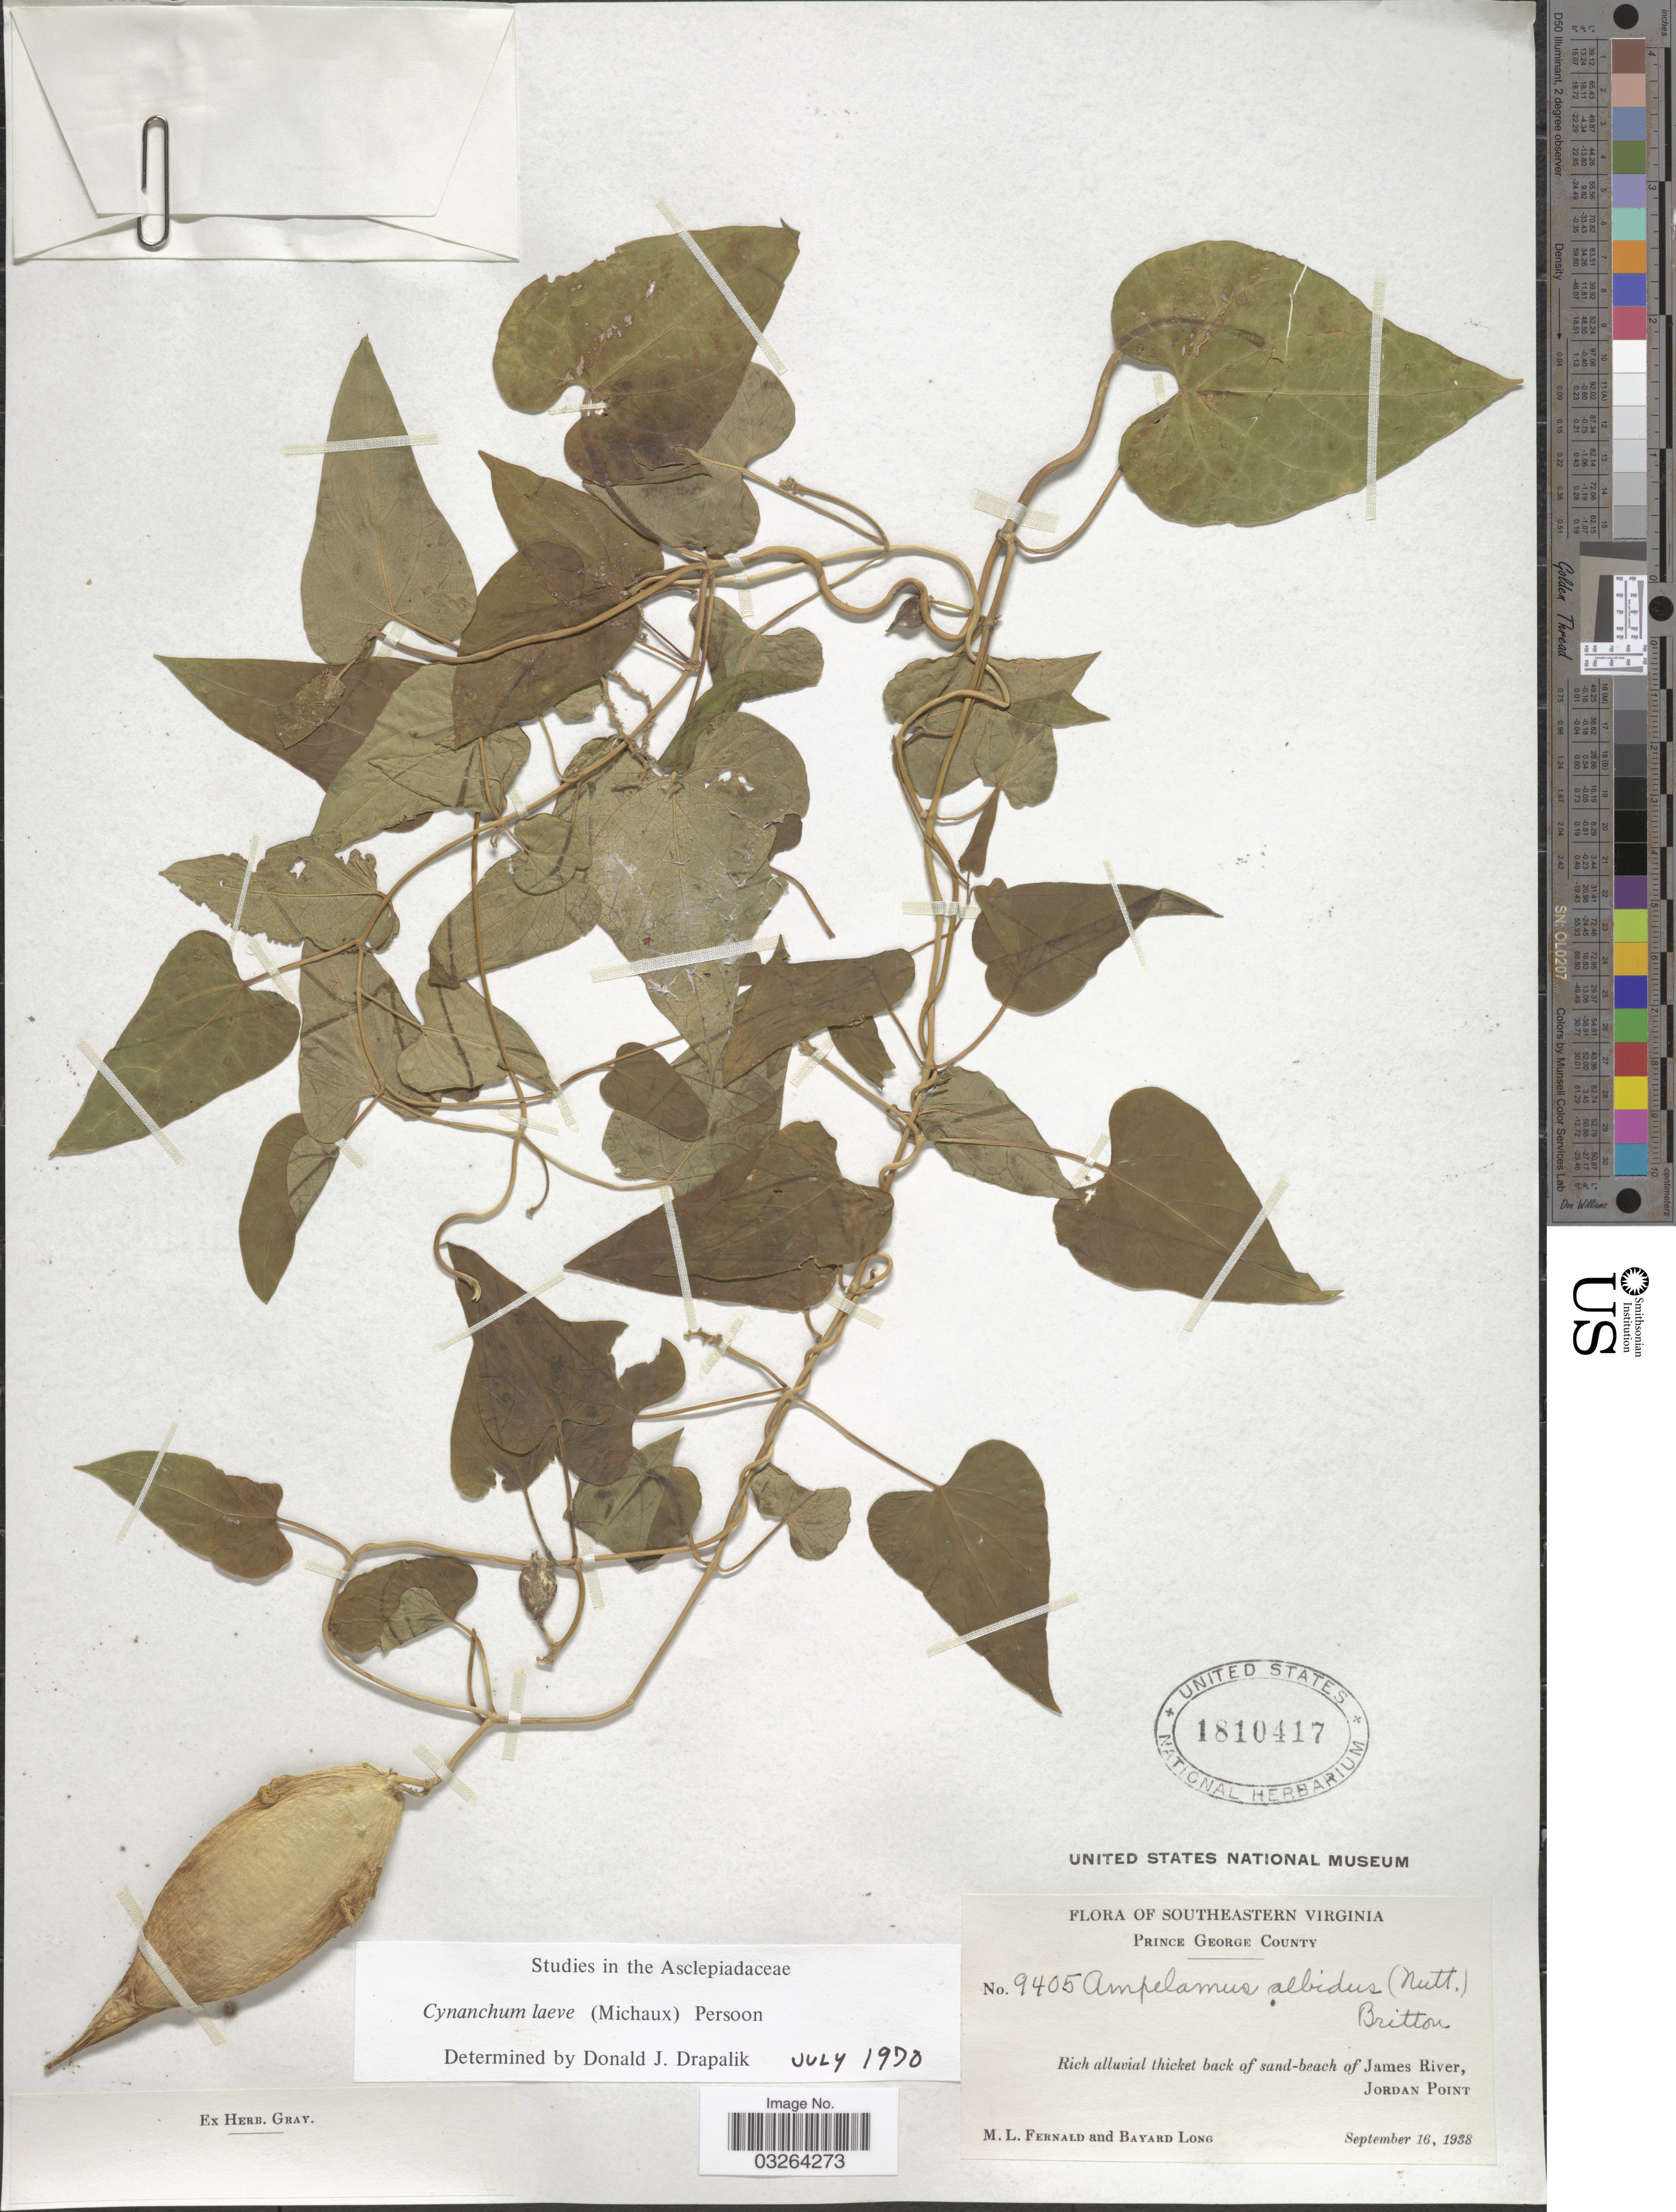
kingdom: Plantae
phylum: Tracheophyta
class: Magnoliopsida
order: Gentianales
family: Apocynaceae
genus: Cynanchum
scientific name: Cynanchum laeve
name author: (Michx.) Pers.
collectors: M. L. Fernald & B. Long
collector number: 9405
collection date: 1938-09-16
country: United States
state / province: Virginia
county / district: Prince George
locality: Southeastern Virginia. Prince George County. Rich alluvial thicket back of sand-beach of James River, Jordan Point.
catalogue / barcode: US 1810417